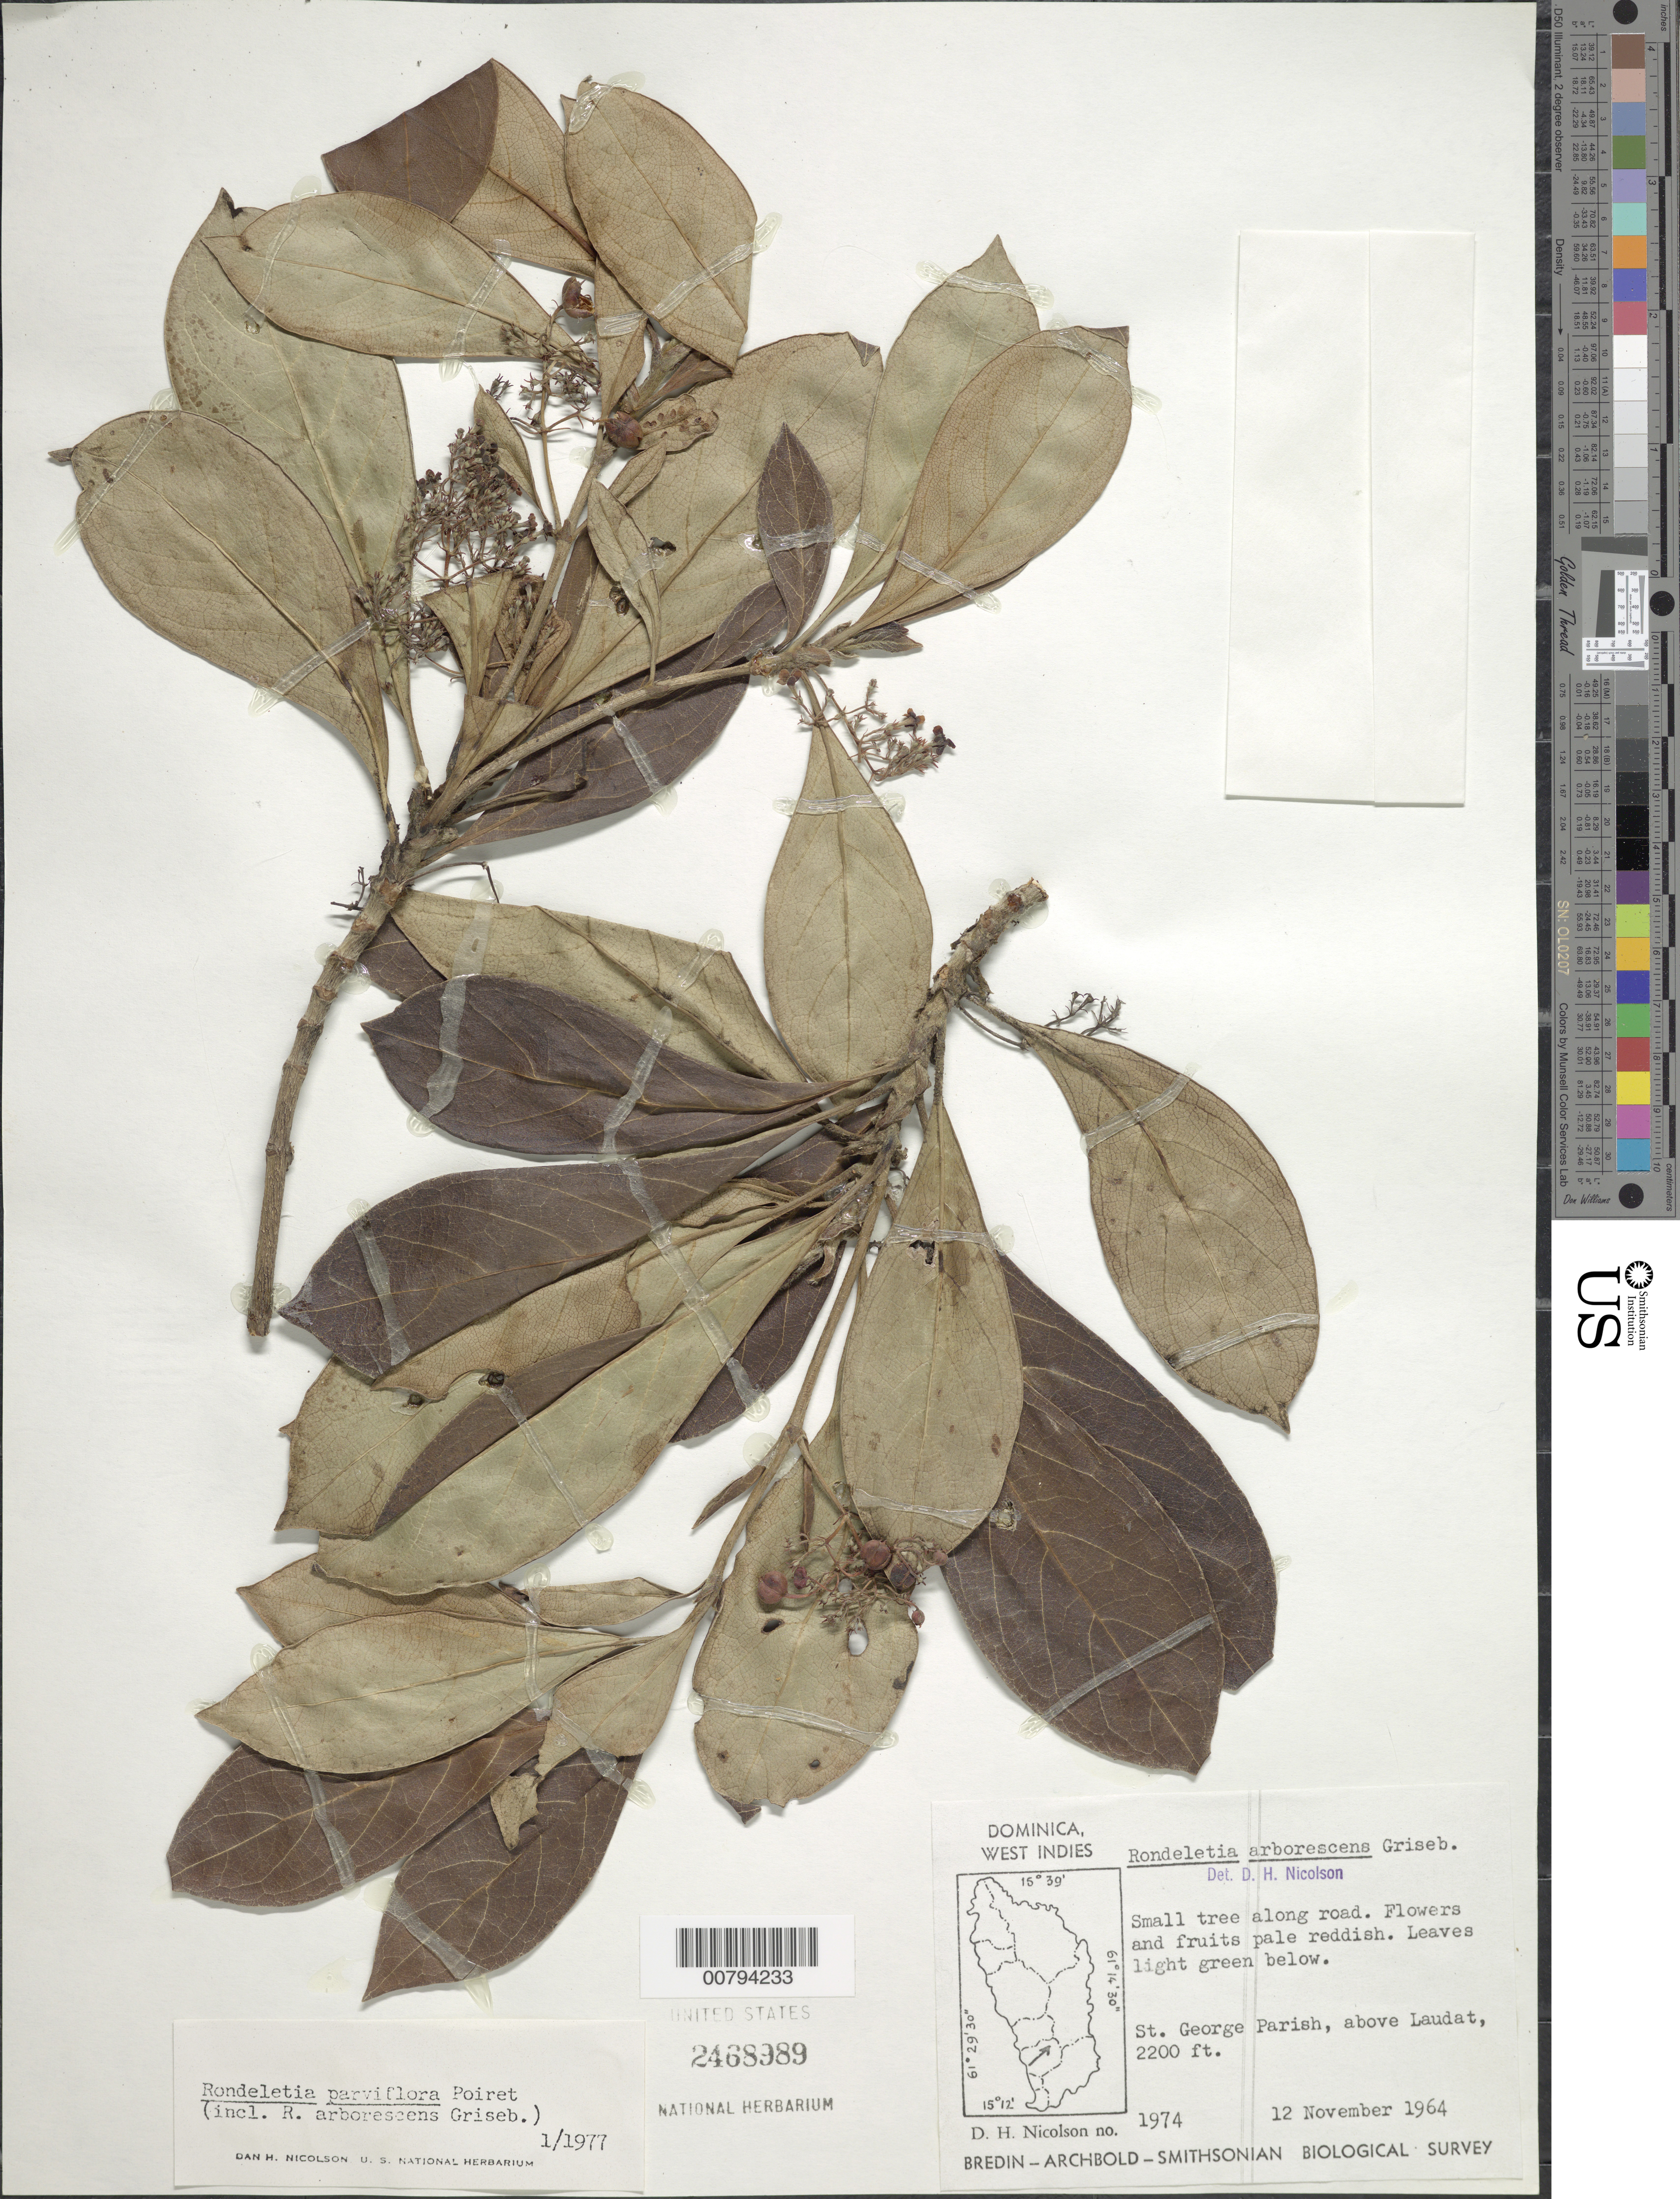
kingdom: Plantae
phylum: Tracheophyta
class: Magnoliopsida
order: Gentianales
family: Rubiaceae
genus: Rondeletia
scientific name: Rondeletia parviflora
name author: Poir.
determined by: Nicolson, Dan H.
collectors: D. H. Nicolson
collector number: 1974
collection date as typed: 12 Nov 1964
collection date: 1964-11-12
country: Dominica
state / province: St. George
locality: Along road, above Laudat.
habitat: Roadside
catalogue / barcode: US 2468989